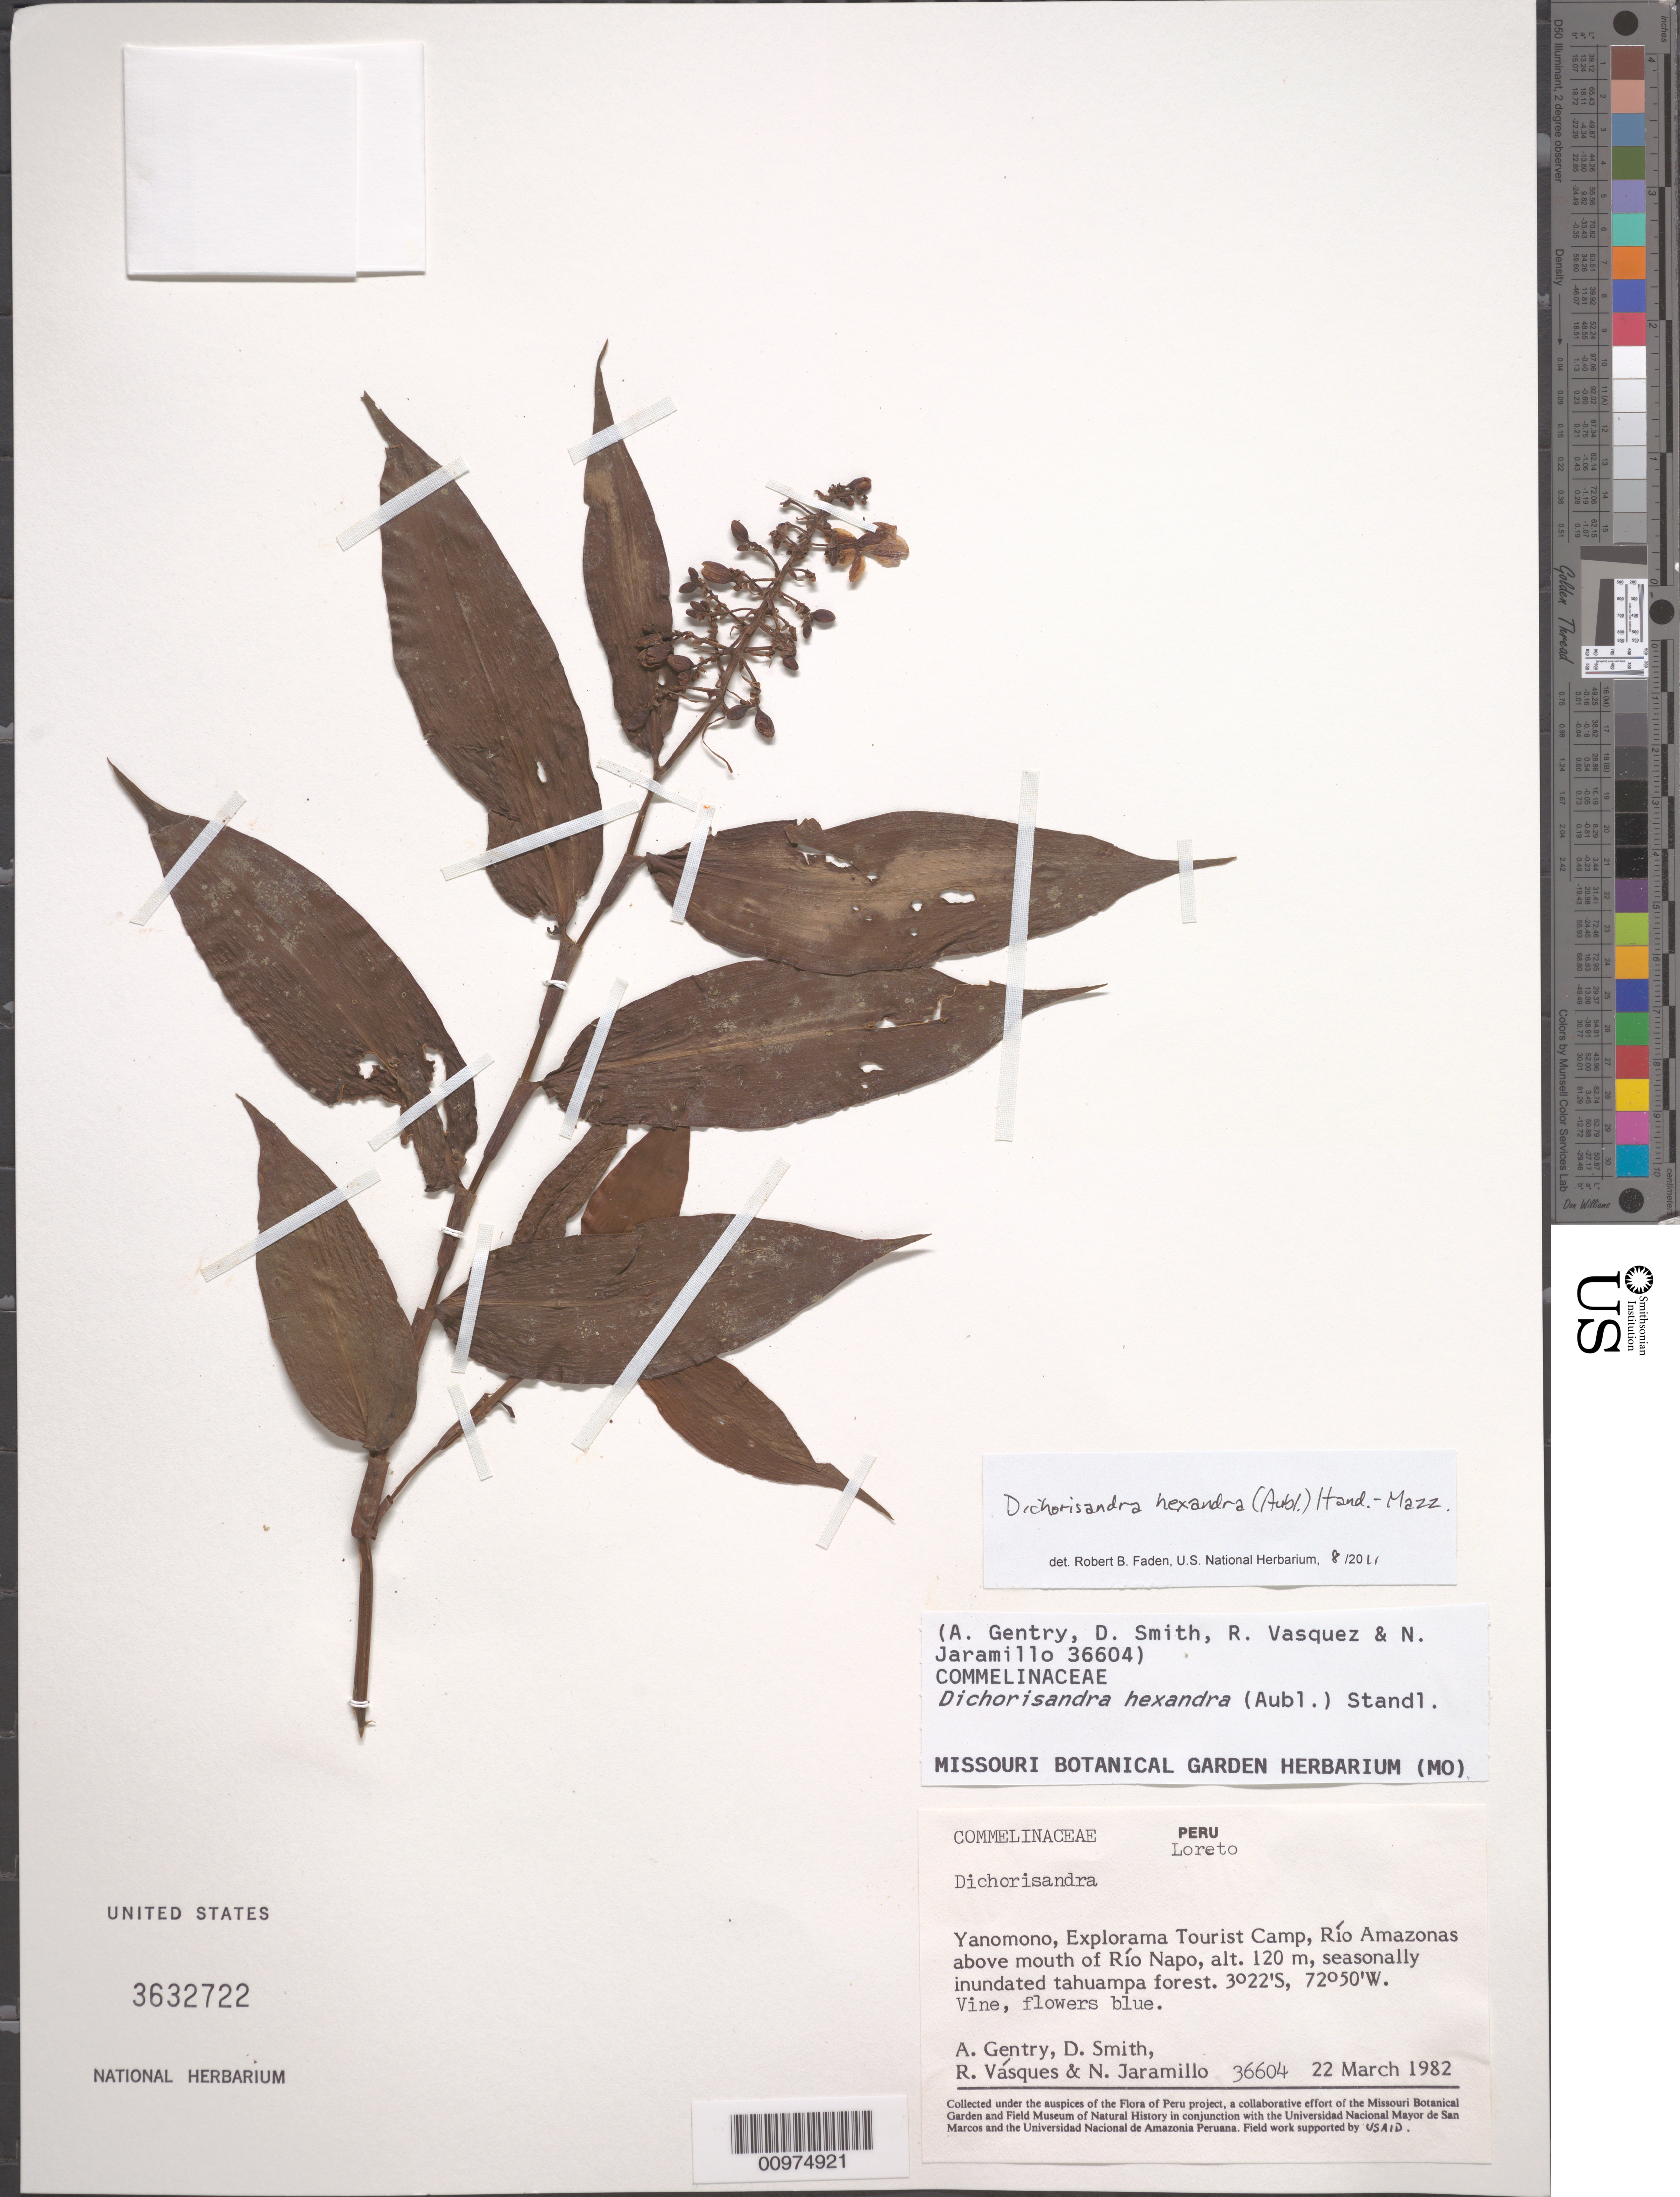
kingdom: Plantae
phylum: Tracheophyta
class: Liliopsida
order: Commelinales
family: Commelinaceae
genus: Dichorisandra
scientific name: Dichorisandra hexandra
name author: (Aubl.) Standl.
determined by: Faden, Robert B., (US), Smithsonian Institution - National Museum of Natural History (UNITED STATES)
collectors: A. H. Gentry et al.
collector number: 36604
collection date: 1982-03-22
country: Peru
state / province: Loreto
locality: Explorama Tourist Camp, Río Amazonas above mouth of Río Napo, Yanomono.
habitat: seasonally inundated tahaumpa forest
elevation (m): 120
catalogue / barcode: US 3632722